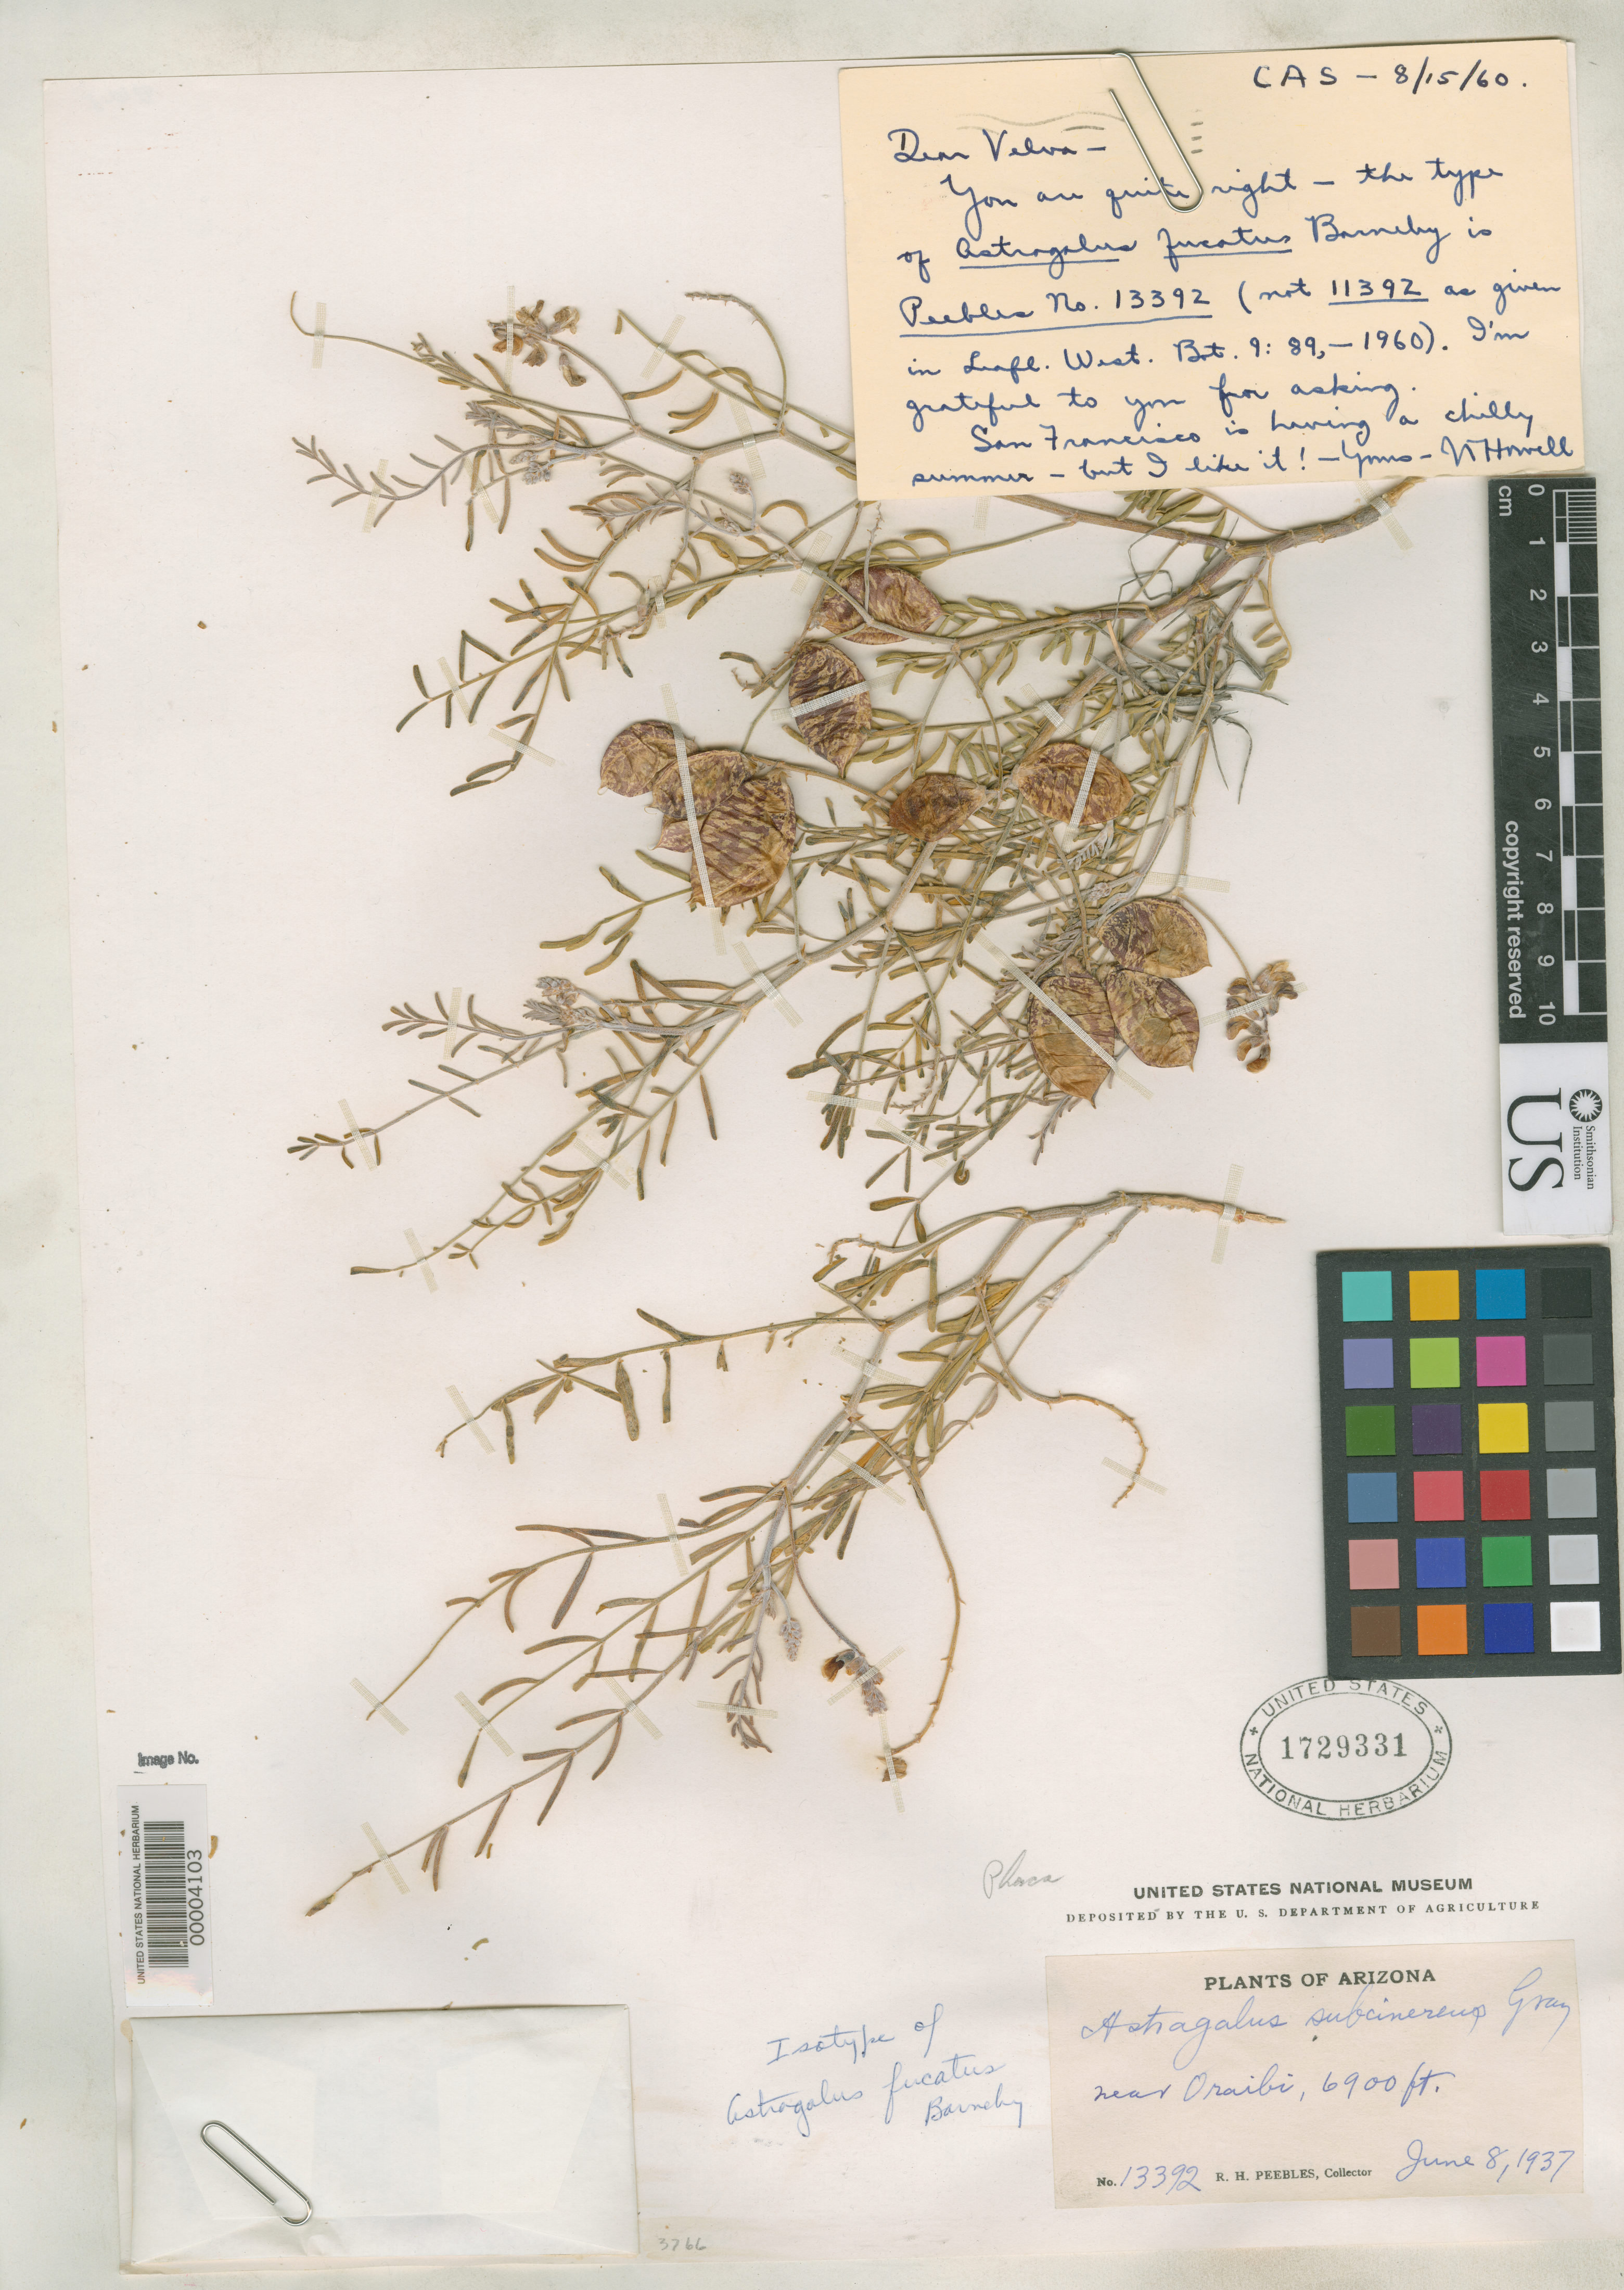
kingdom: Plantae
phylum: Tracheophyta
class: Magnoliopsida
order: Fabales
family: Fabaceae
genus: Astragalus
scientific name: Astragalus fucatus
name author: Barneby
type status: Isotype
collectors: R. H. Peebles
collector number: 13392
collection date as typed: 08 Jun 1937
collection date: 1937-06-08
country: United States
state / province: Arizona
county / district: Navajo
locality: Near Hotevila.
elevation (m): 1890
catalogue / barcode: US 1729331